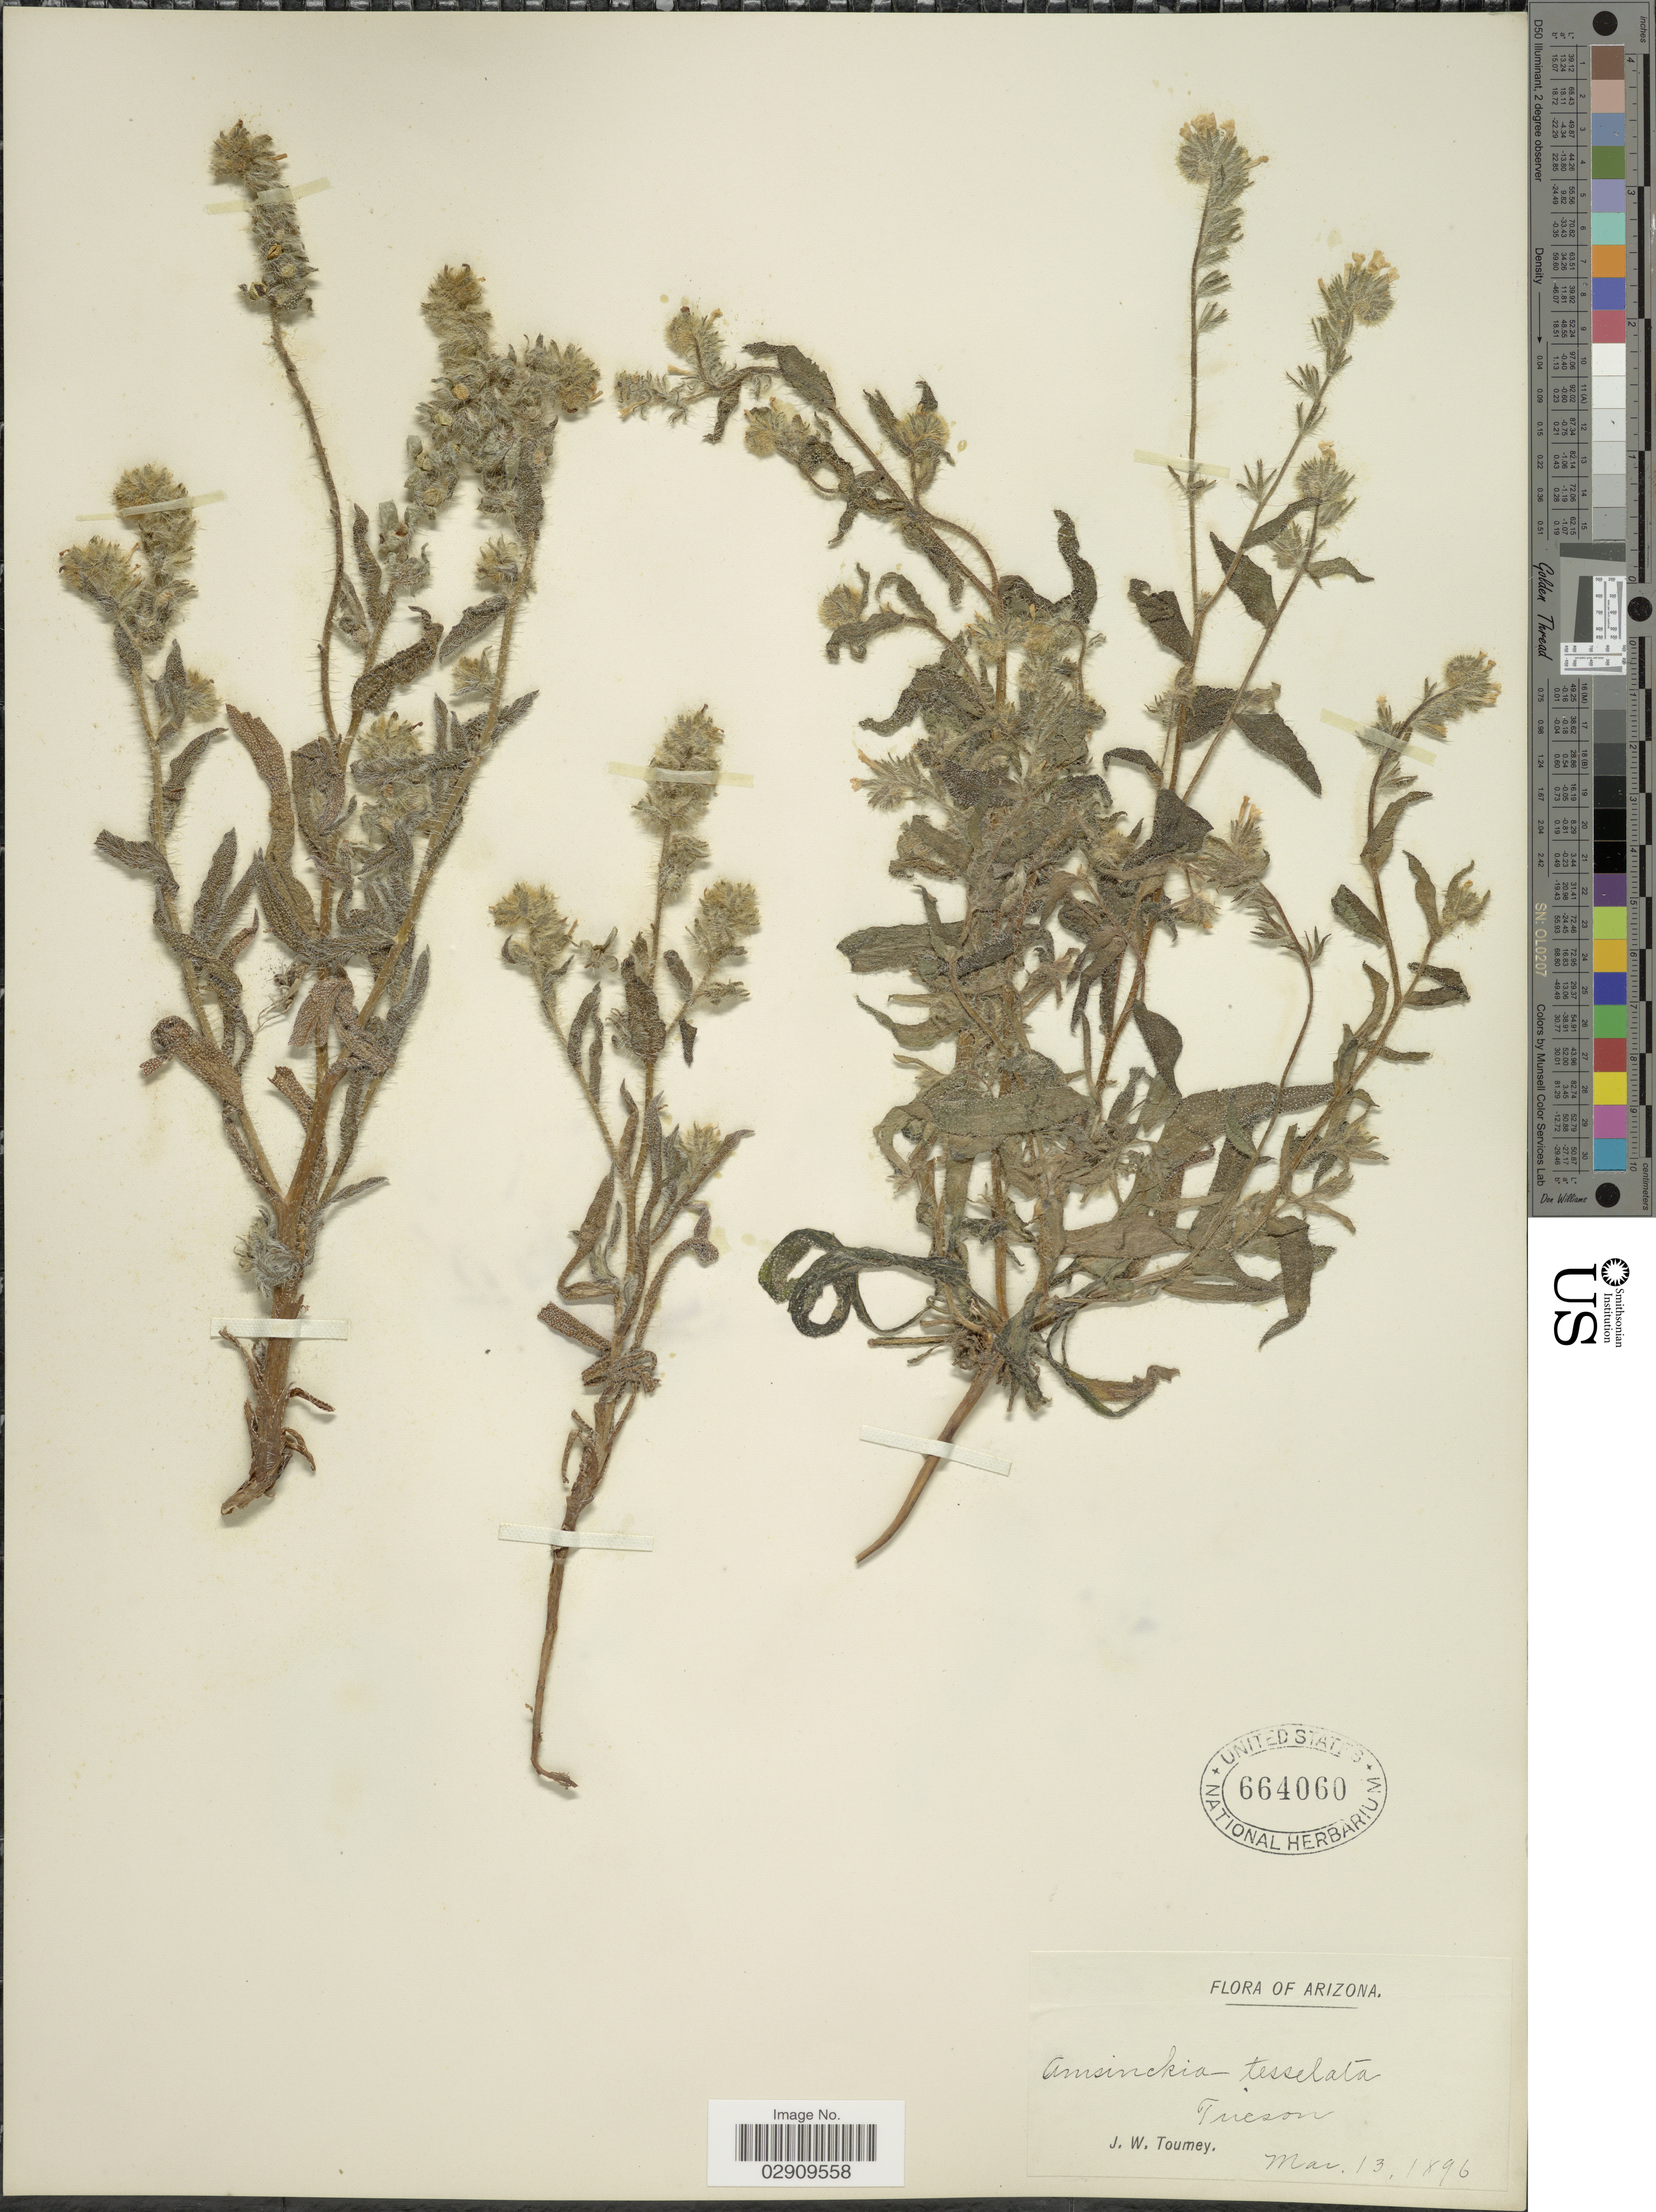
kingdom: Plantae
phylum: Tracheophyta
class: Magnoliopsida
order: Boraginales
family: Boraginaceae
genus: Amsinckia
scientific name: Amsinckia tessellata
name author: A. Gray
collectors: J. W. Toumey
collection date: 1896-03-13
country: United States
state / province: Arizona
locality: Tucson.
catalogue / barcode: US 664060